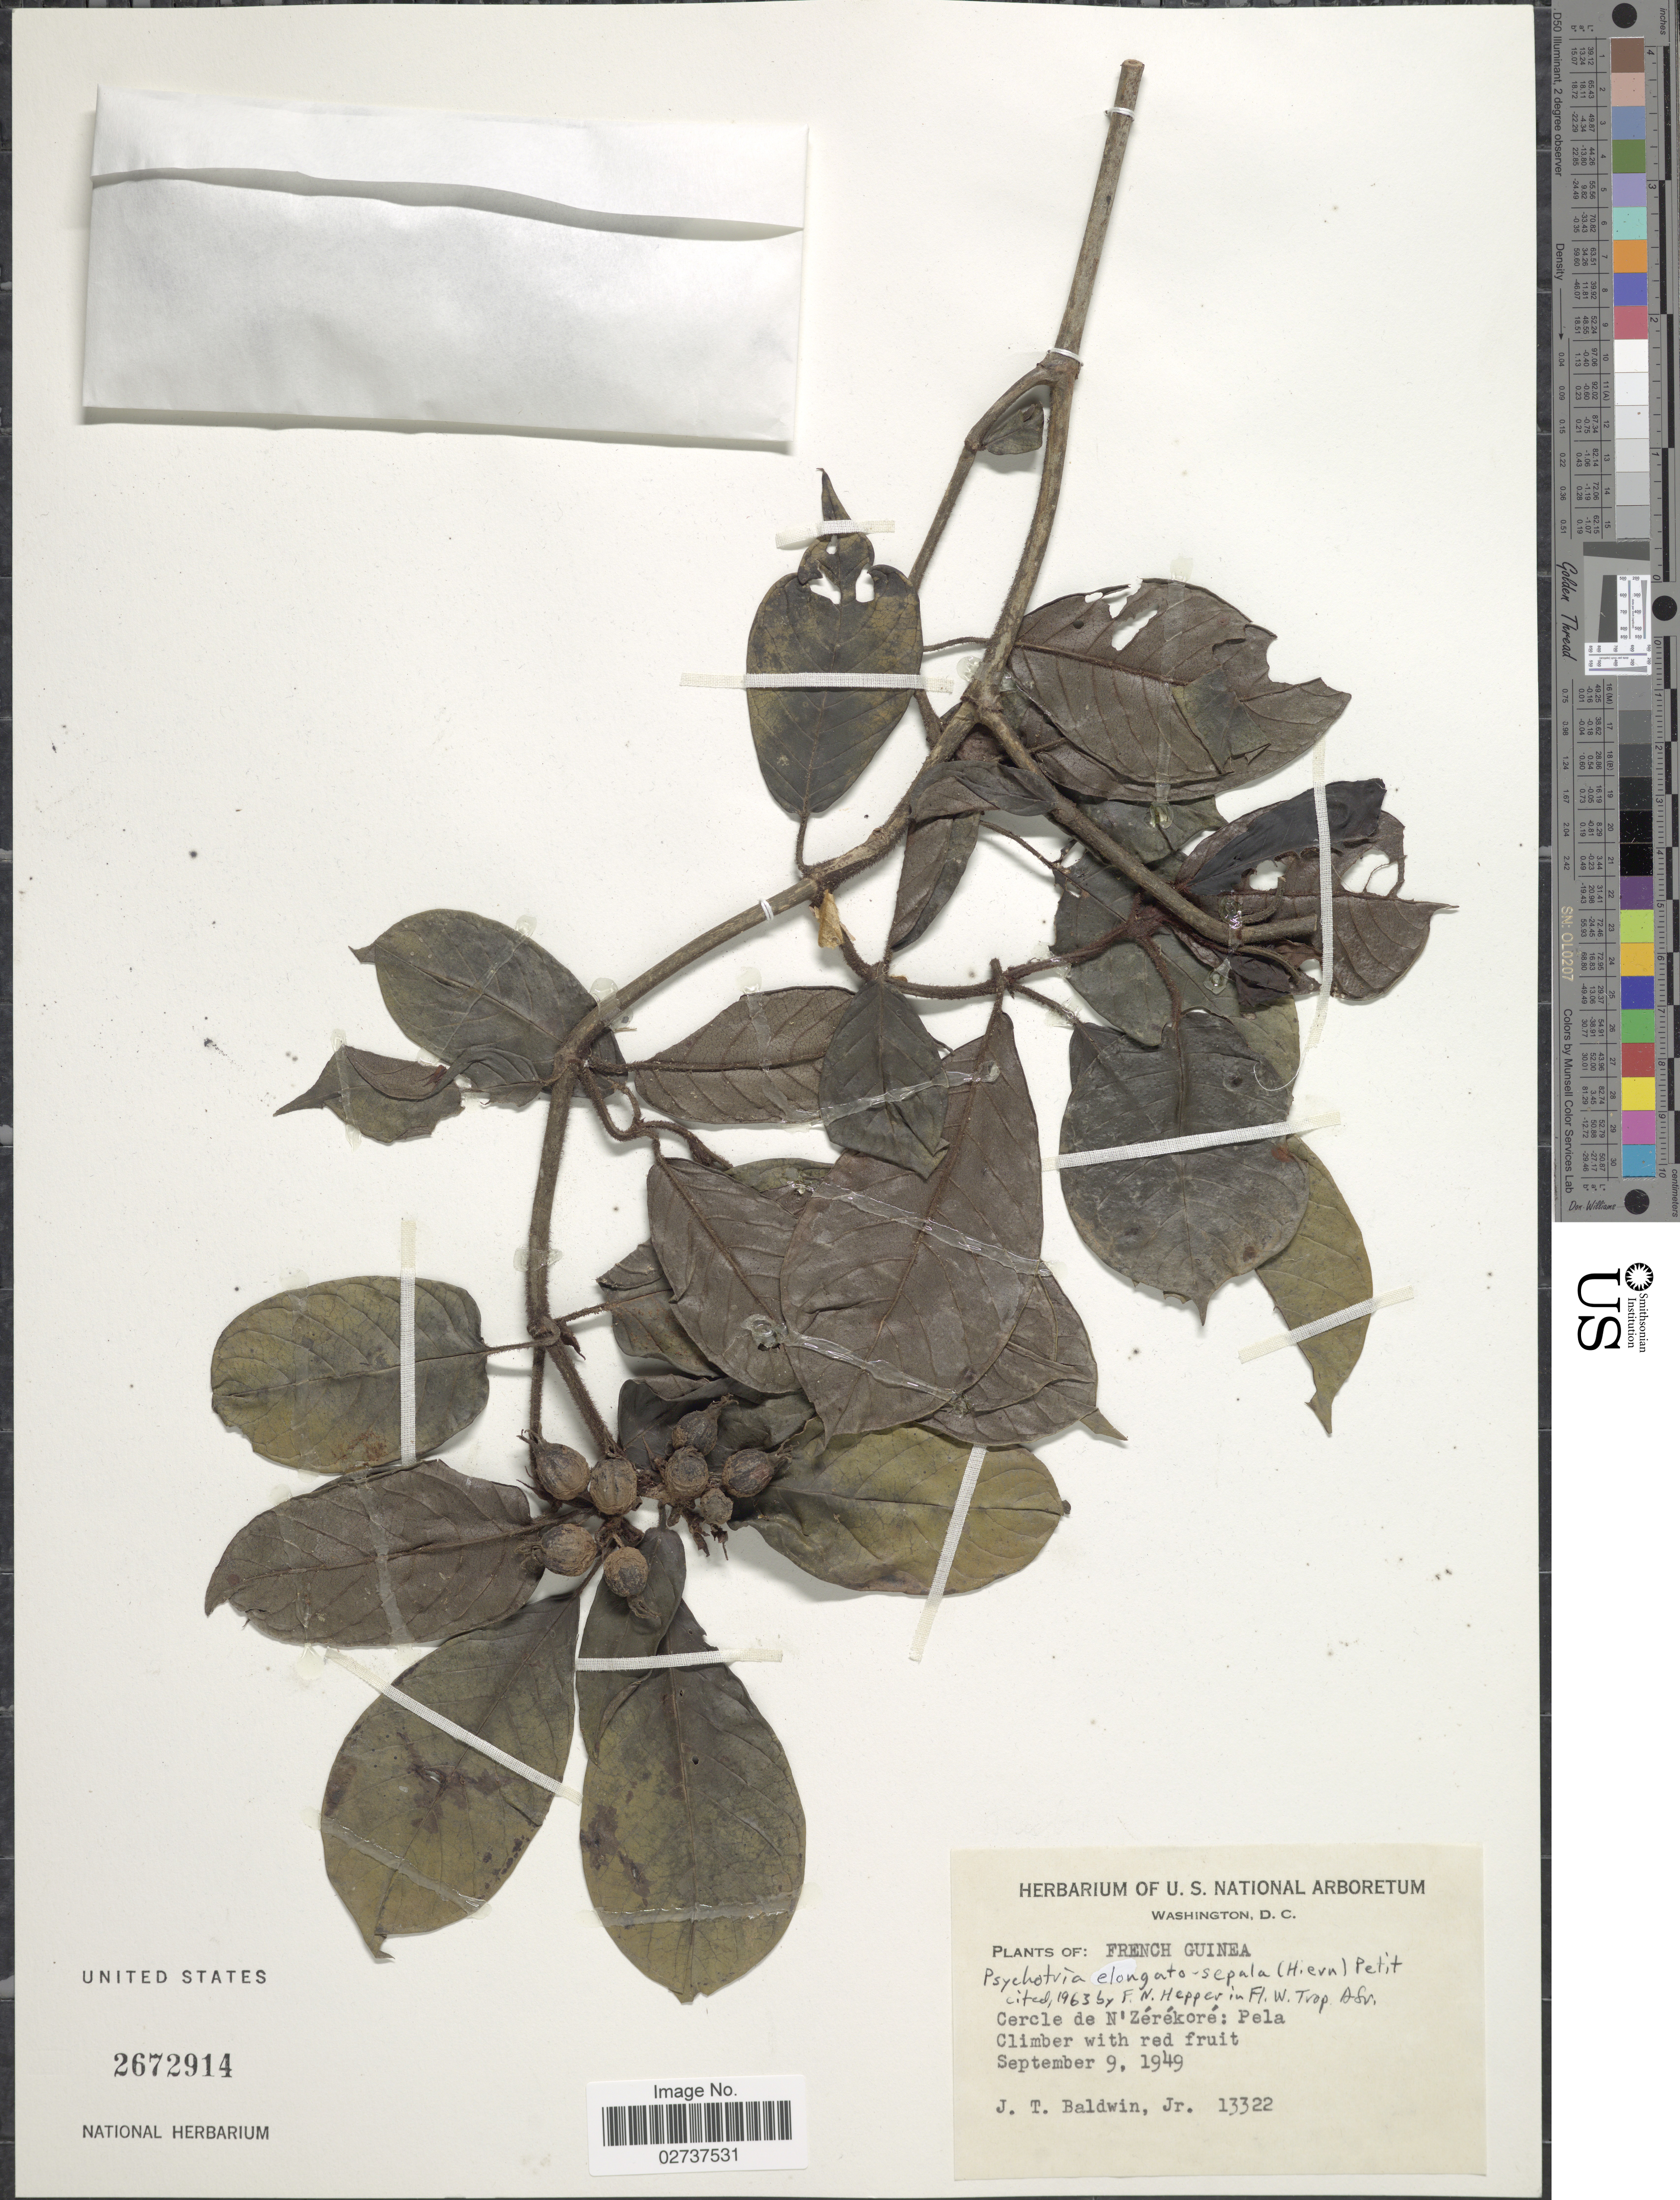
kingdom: Plantae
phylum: Tracheophyta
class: Magnoliopsida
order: Gentianales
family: Rubiaceae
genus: Psychotria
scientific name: Psychotria elongata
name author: Benth. ex Oerst.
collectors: J. T. Baldwin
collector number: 13322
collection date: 1949-09-09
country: Guinea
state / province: Nzérékoré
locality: Cercle de N'Zerekore: Pela, French Guinea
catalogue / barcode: US 2672914